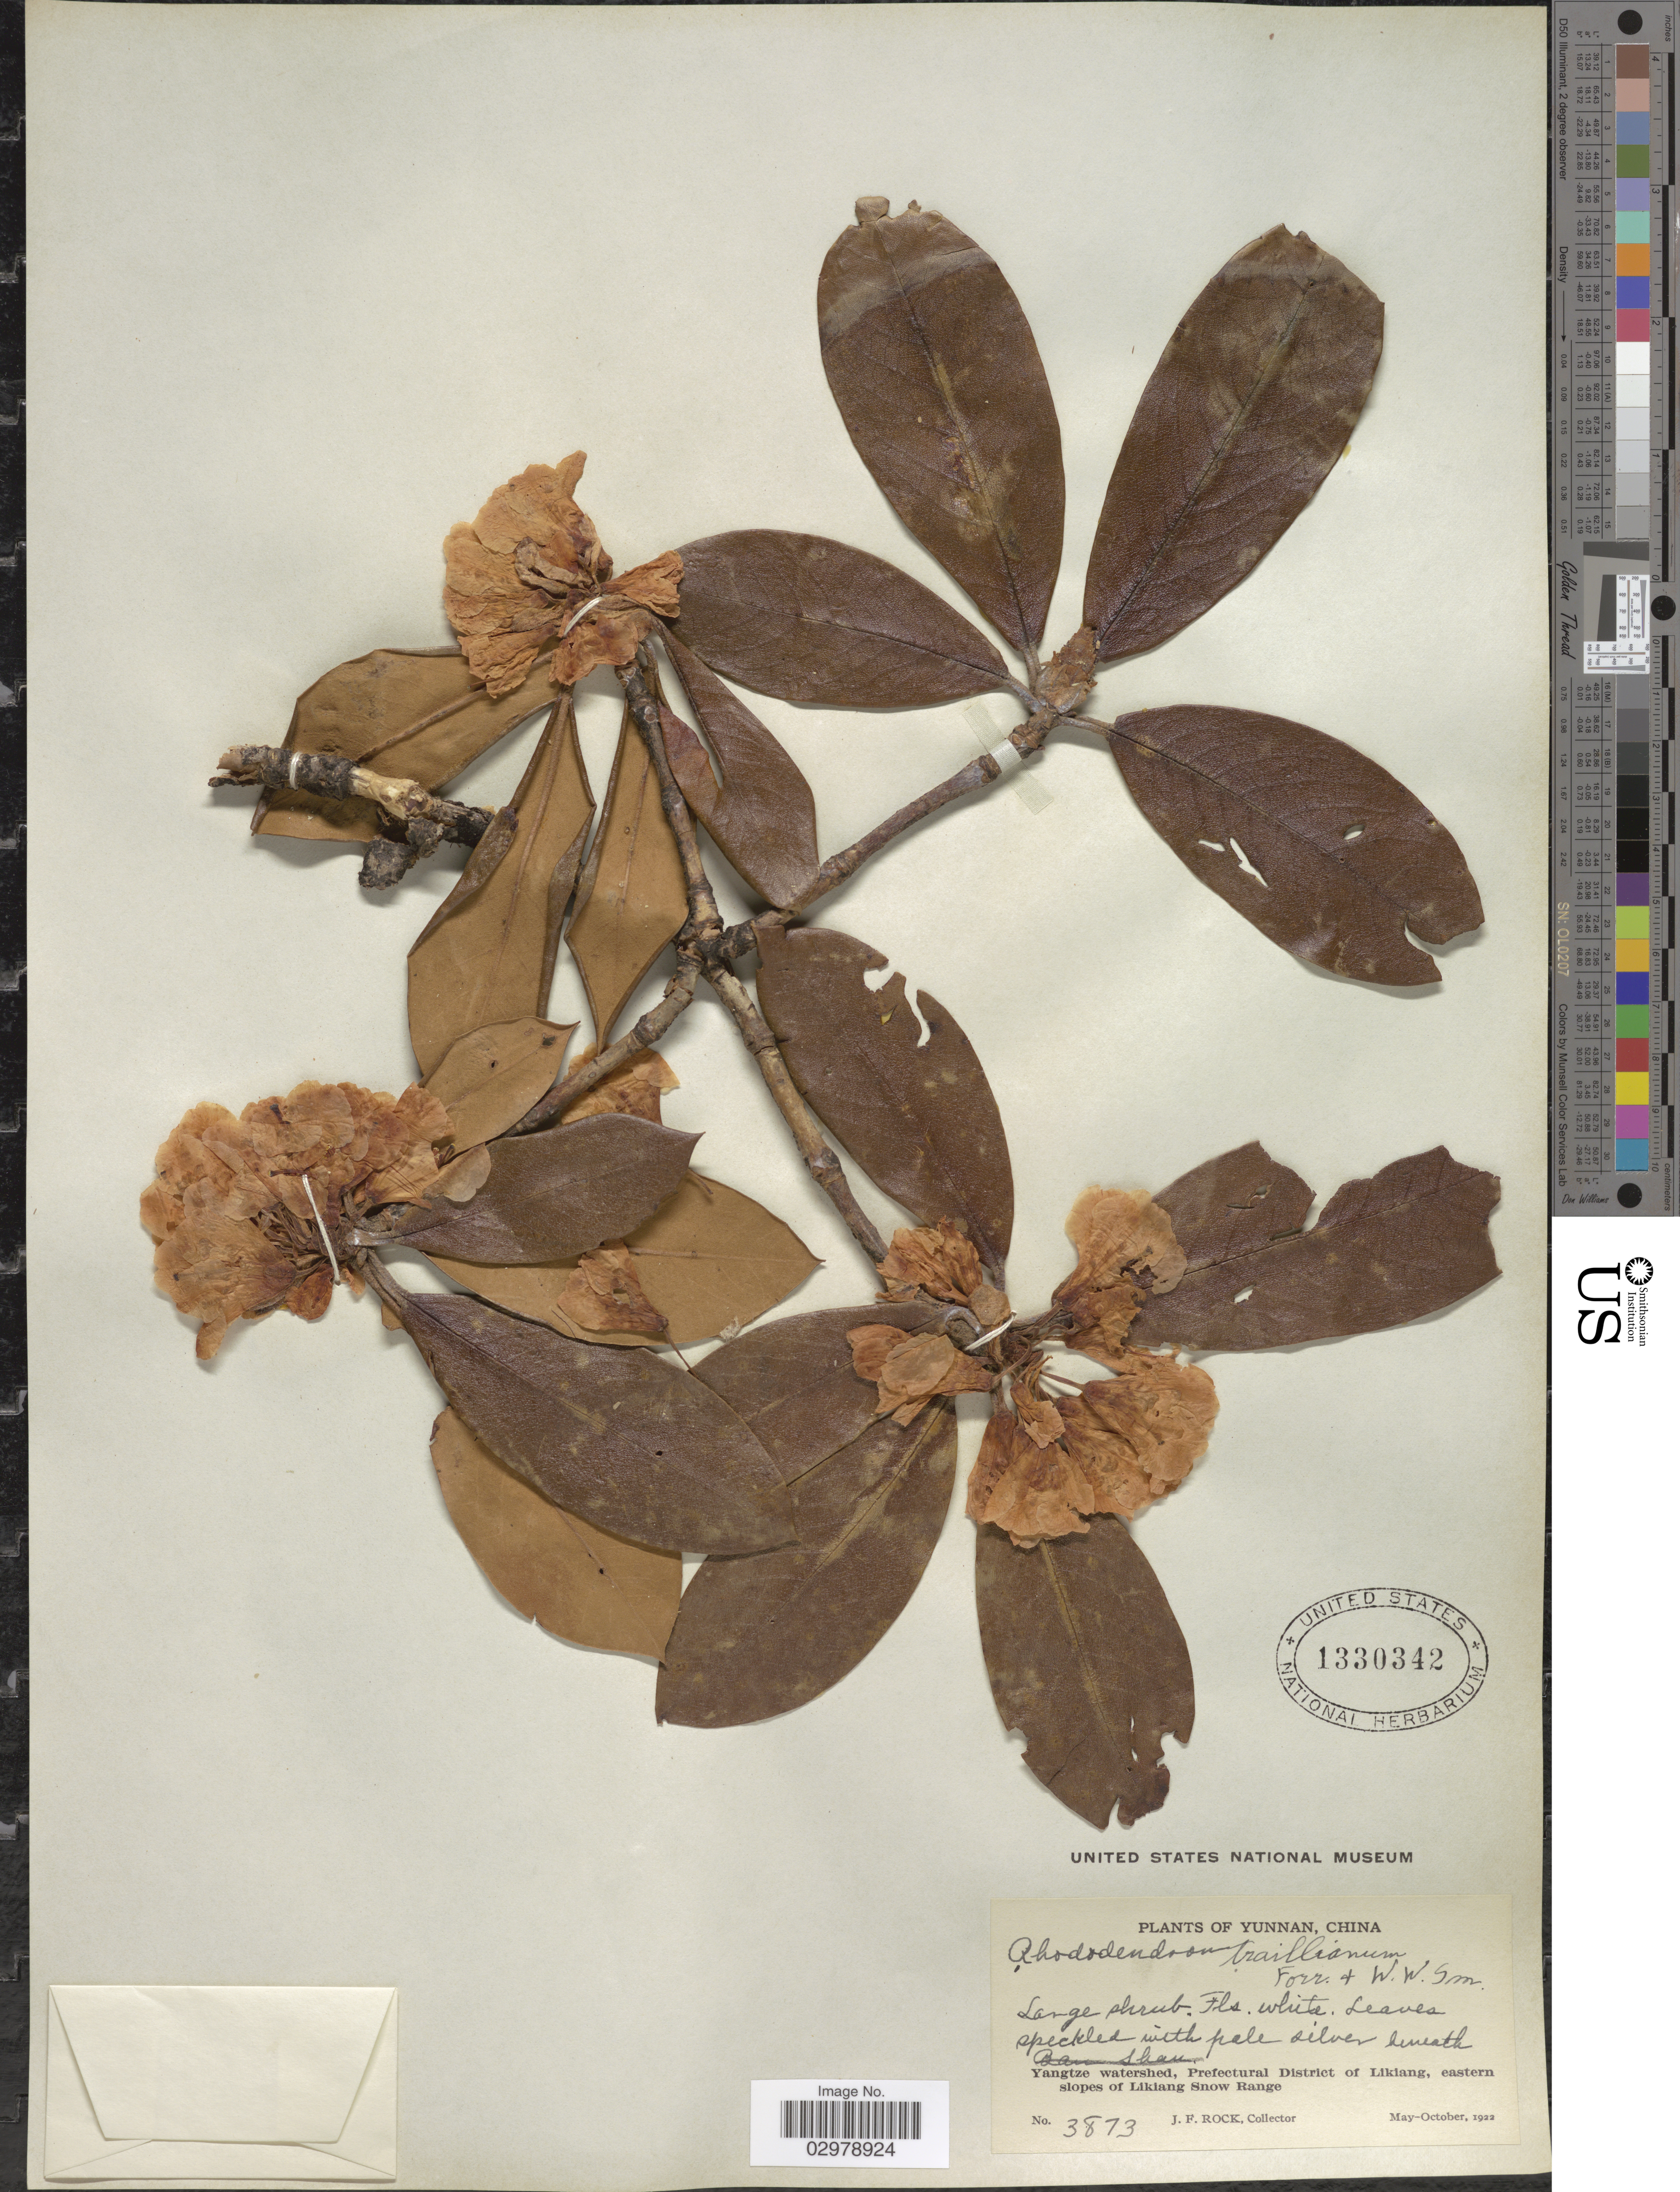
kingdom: Plantae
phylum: Tracheophyta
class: Magnoliopsida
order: Ericales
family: Ericaceae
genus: Rhododendron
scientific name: Rhododendron traillianum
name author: Forrest & W.W. Sm.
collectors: J. Rock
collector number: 3873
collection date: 1922-05/1922-10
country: China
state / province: Yunnan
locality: Yangtze watershed, Prefectural District of Likiang, eastern slopes of Likiang Snow Range.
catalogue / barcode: US 1330342